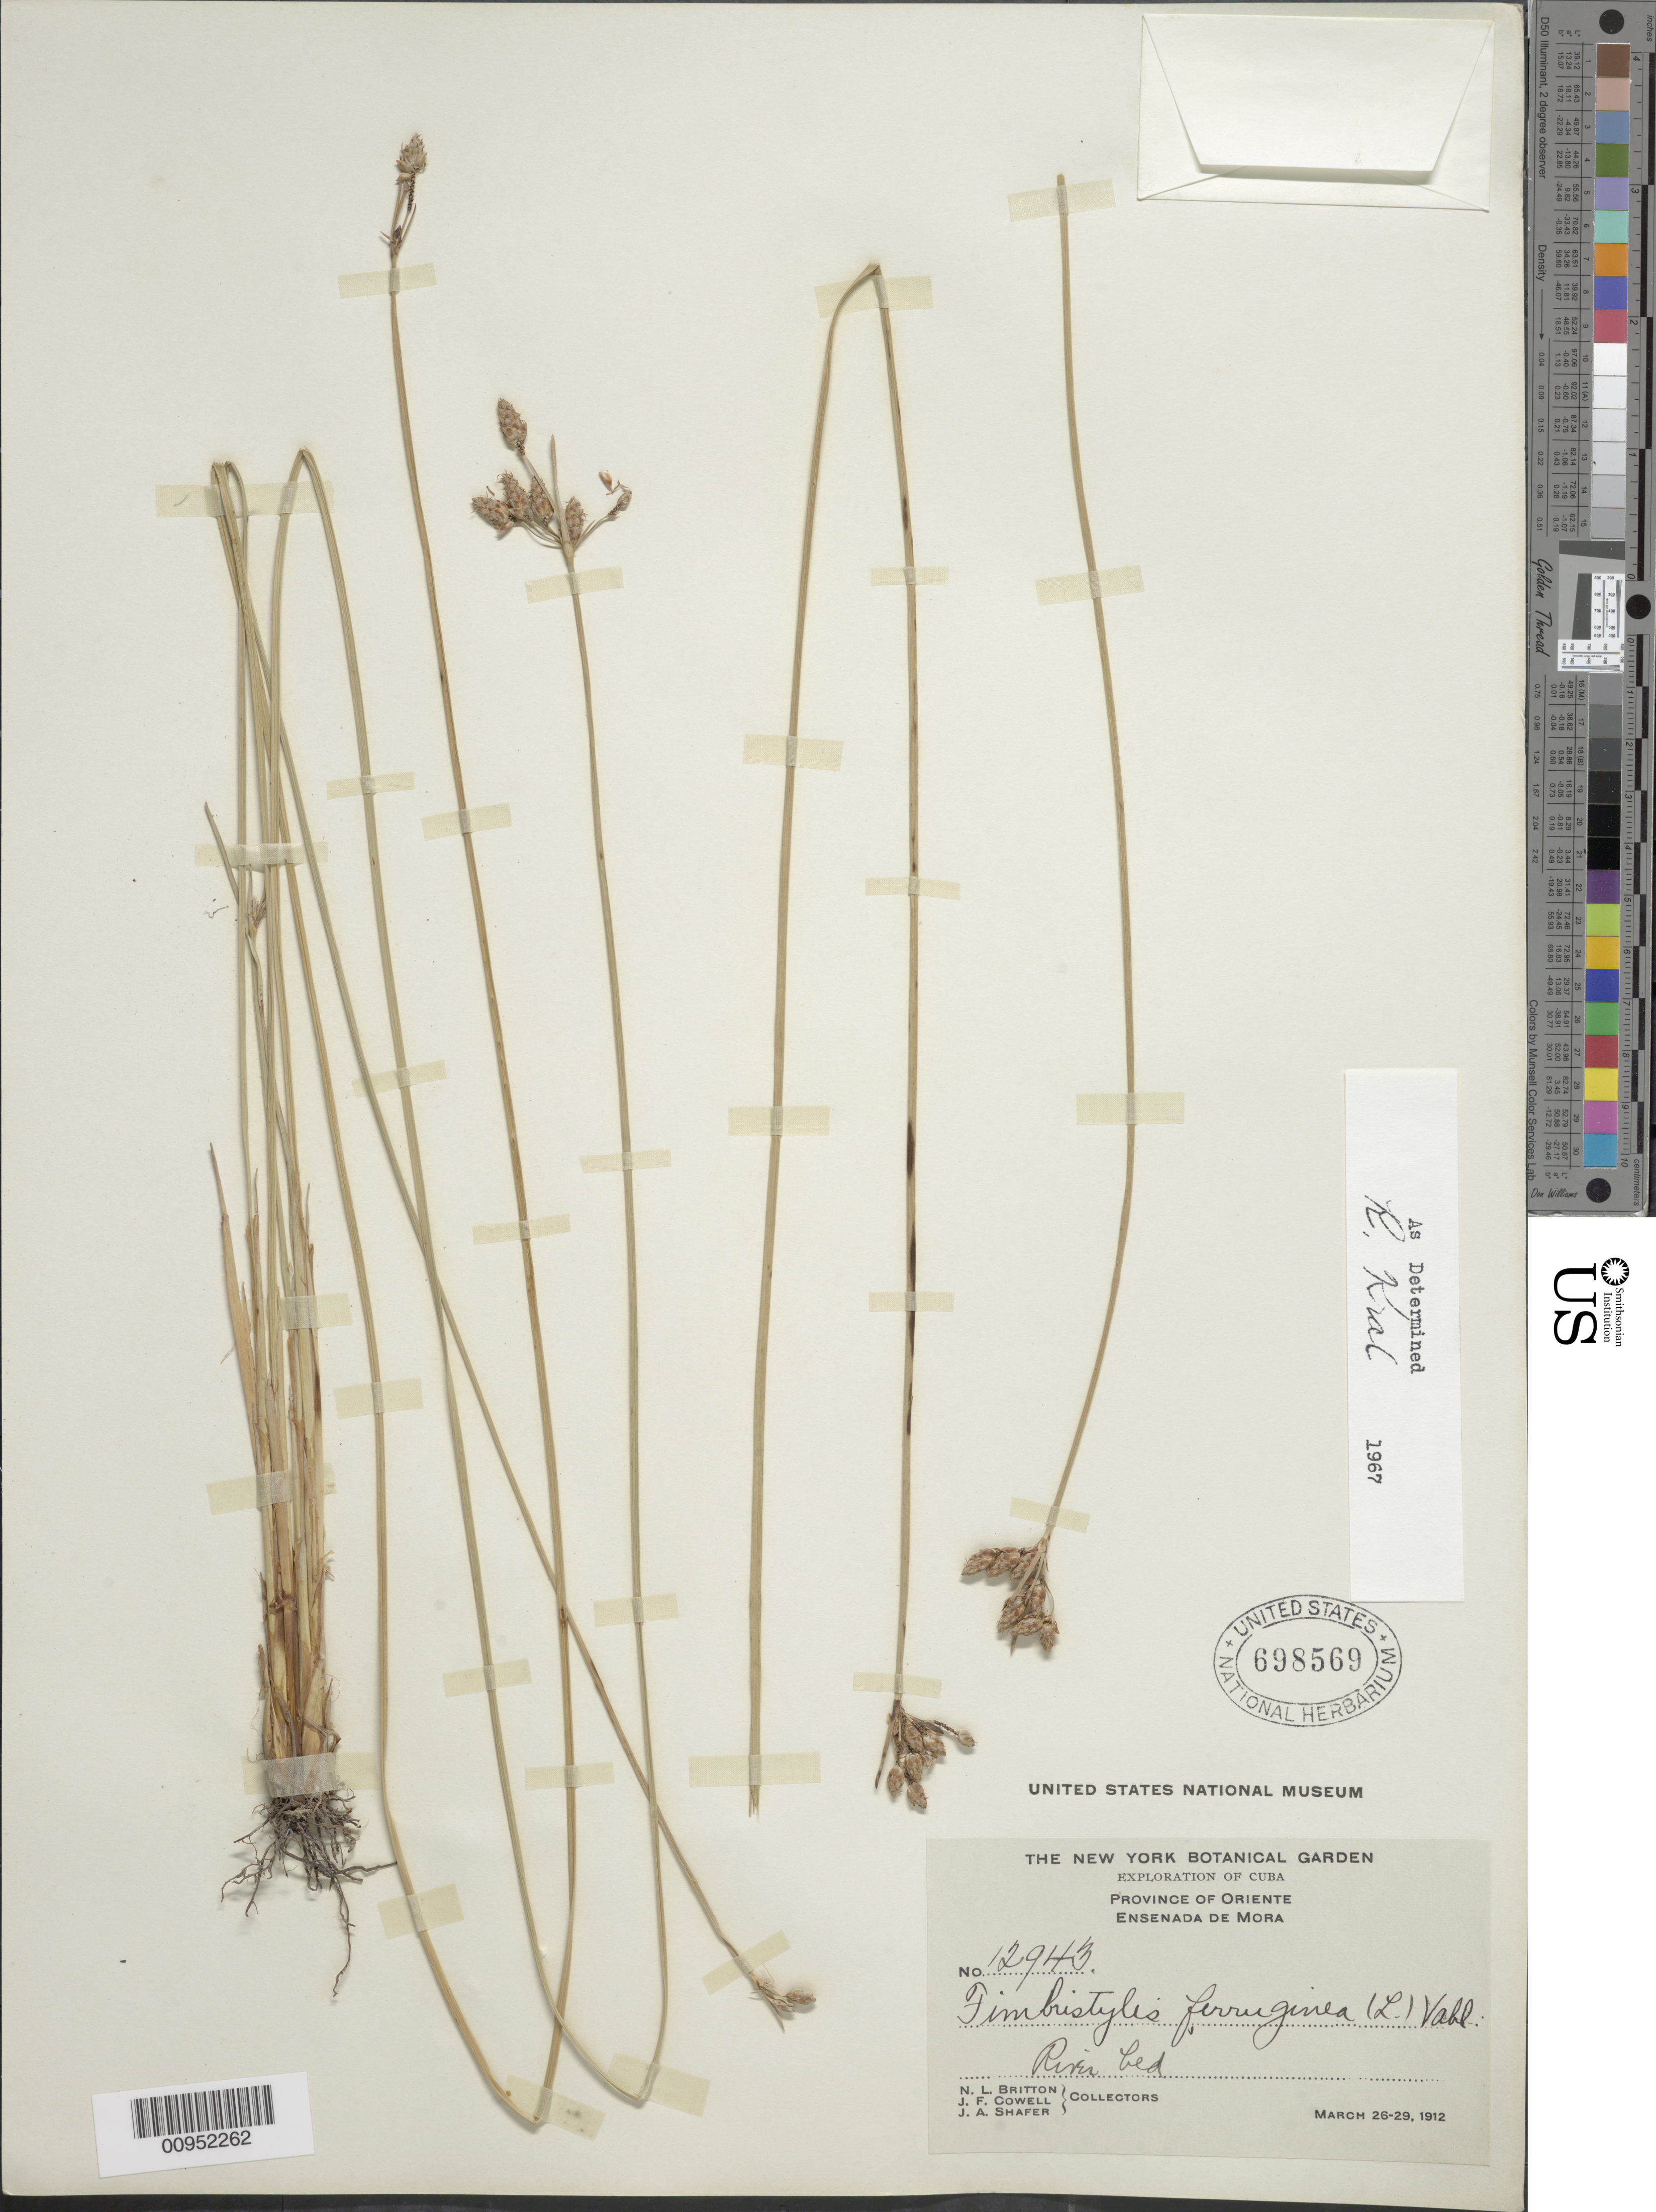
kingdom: Plantae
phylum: Tracheophyta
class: Liliopsida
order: Poales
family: Cyperaceae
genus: Fimbristylis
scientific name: Fimbristylis ferruginea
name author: (L.) Vahl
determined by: Kral, Robert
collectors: N. Britton, J. F. Cowell & J. A. Shafer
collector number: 12943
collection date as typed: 26 Mar 1912 to 29 Mar 1912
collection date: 1912-03-26/1912-03-29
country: Cuba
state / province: Oriente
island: Cuba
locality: Ensenada de Mora, river bed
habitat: River bed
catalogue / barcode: US 698569